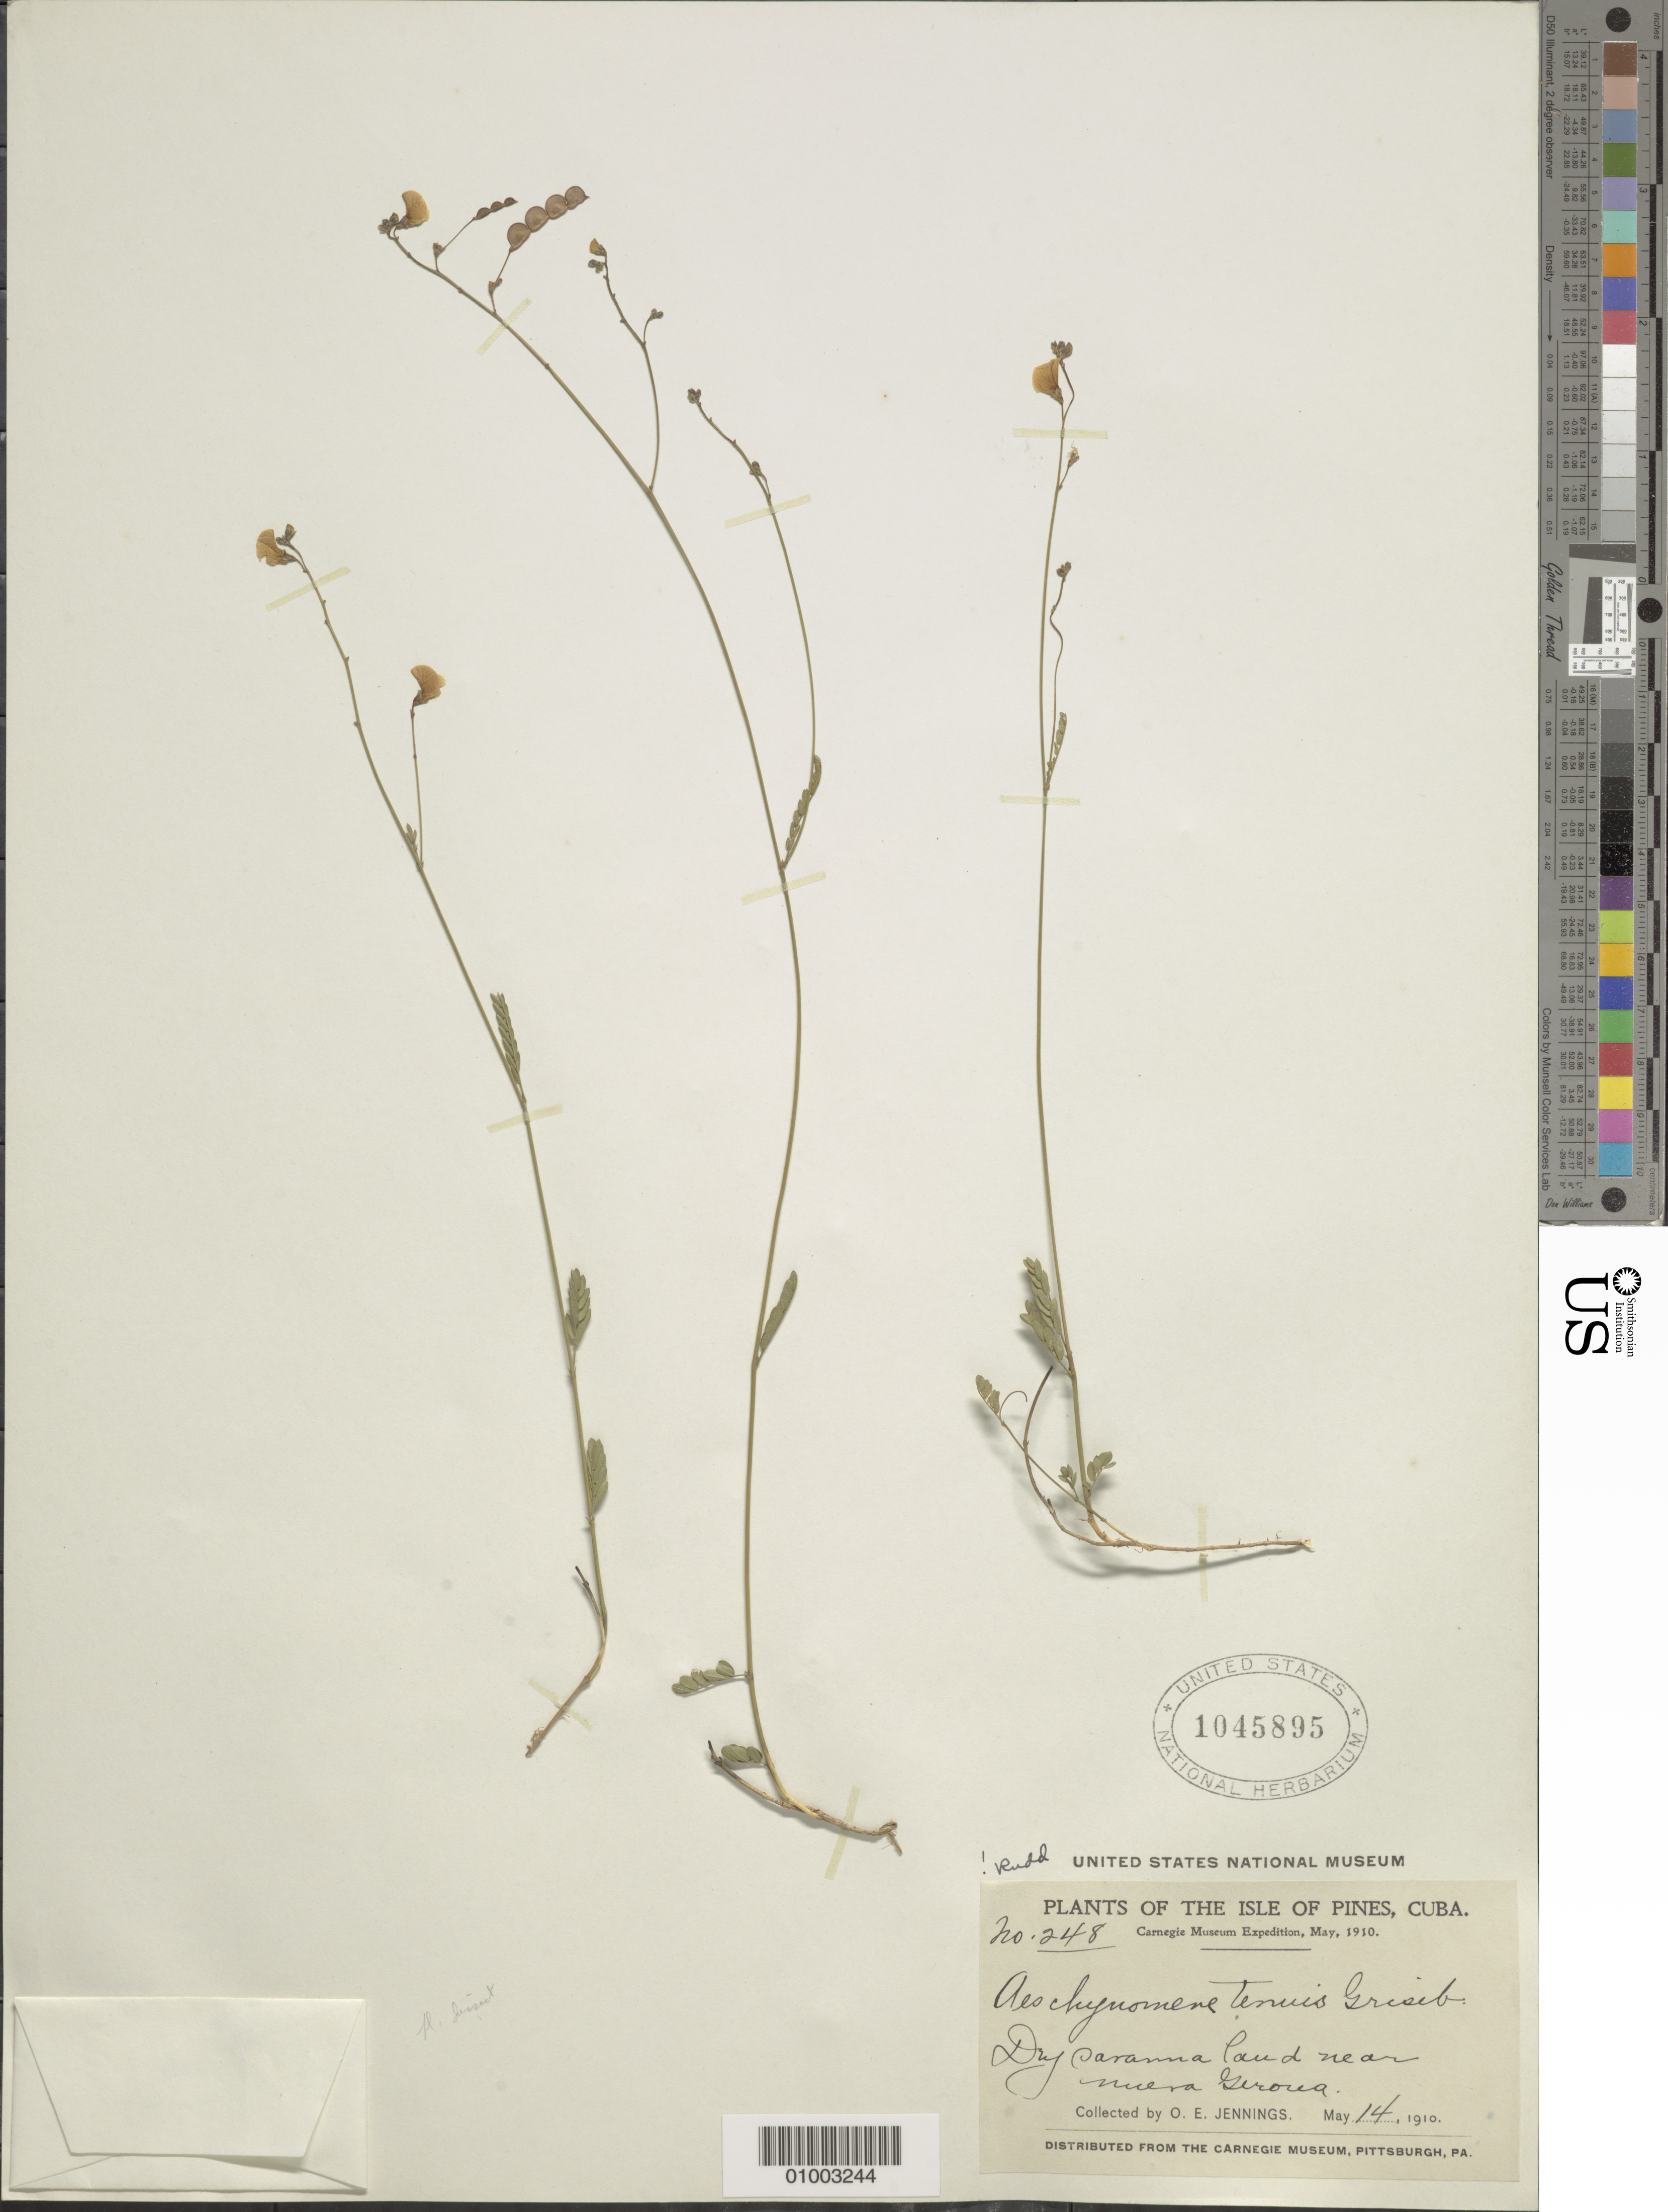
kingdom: Plantae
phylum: Tracheophyta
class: Magnoliopsida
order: Fabales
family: Fabaceae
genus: Aeschynomene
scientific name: Aeschynomene tenuis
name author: Griseb.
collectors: O. E. Jennings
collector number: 248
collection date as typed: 14 May 1910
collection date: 1910-05-14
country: Cuba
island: Cuba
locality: Dry savannah land near Nueva Gerona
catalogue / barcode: US 1045895